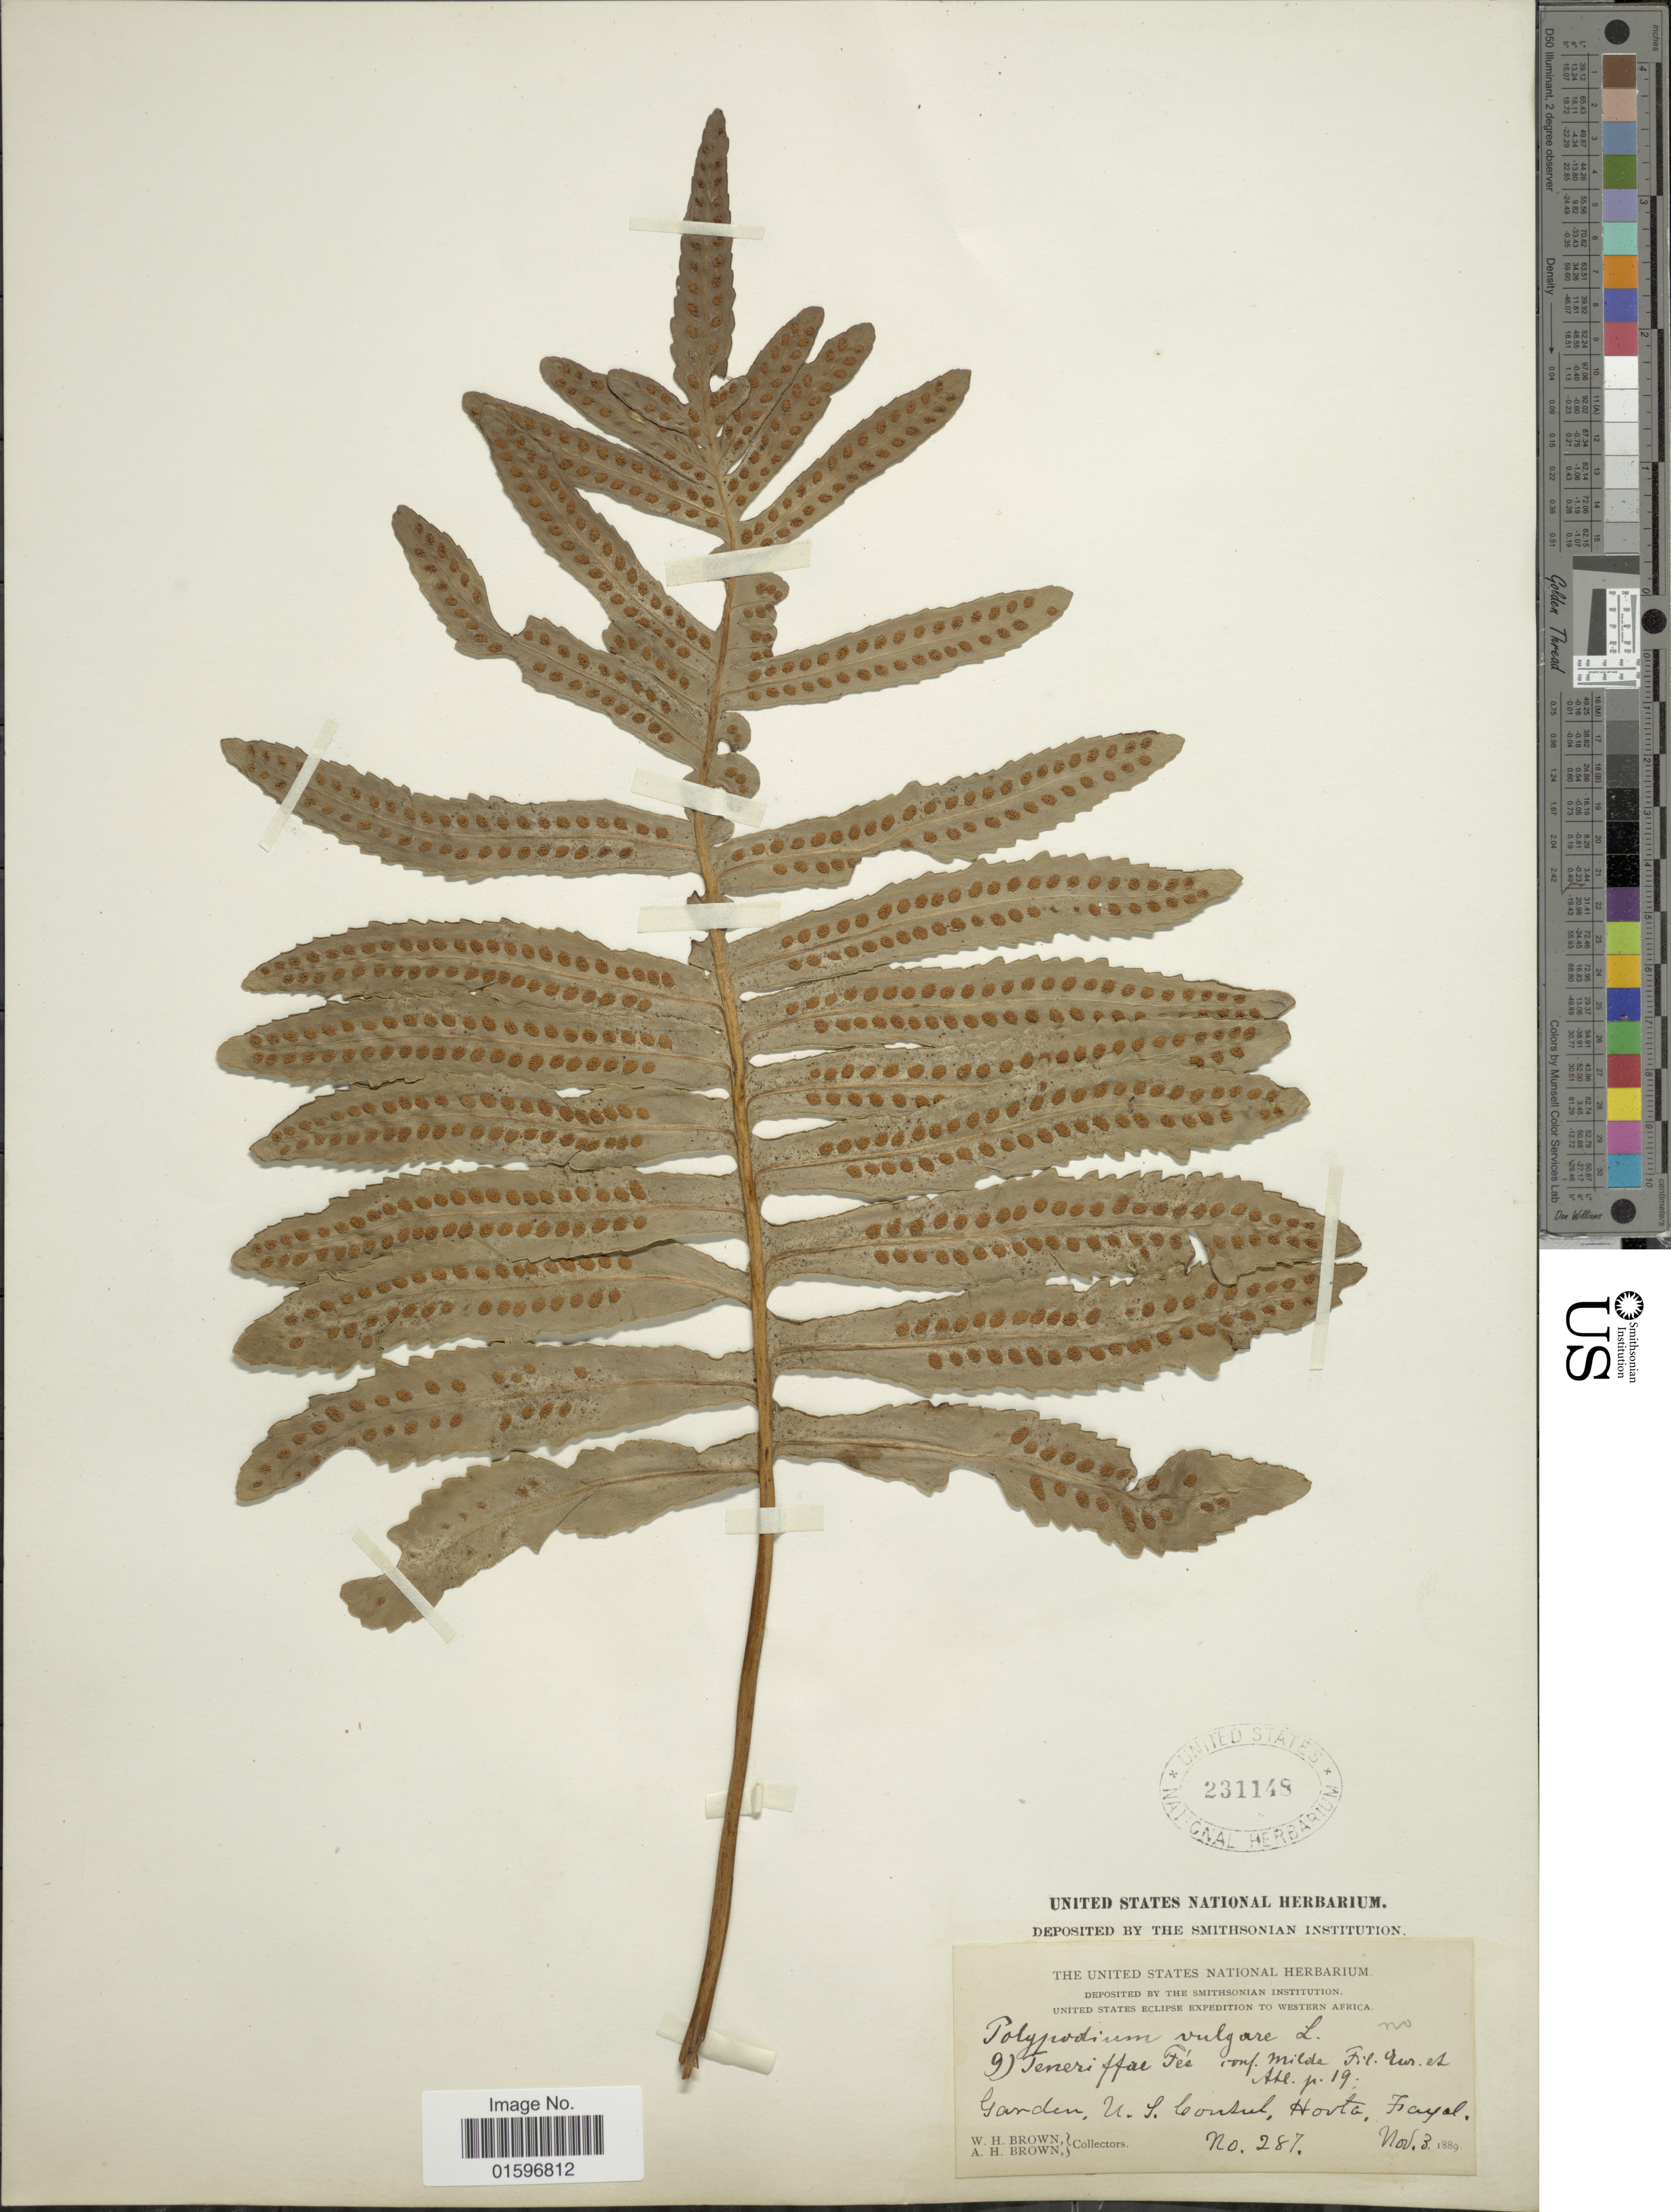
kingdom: Plantae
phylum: Tracheophyta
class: Polypodiopsida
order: Polypodiales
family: Polypodiaceae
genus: Polypodium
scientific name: Polypodium vulgare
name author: L.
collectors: W. H. Brown & A. H. Brown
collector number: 287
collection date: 1898-11-03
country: Portugal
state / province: Azores (Aut. Reg.)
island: Faial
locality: Garden, u. S. Consul, Horta, Fayal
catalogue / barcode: US 231148